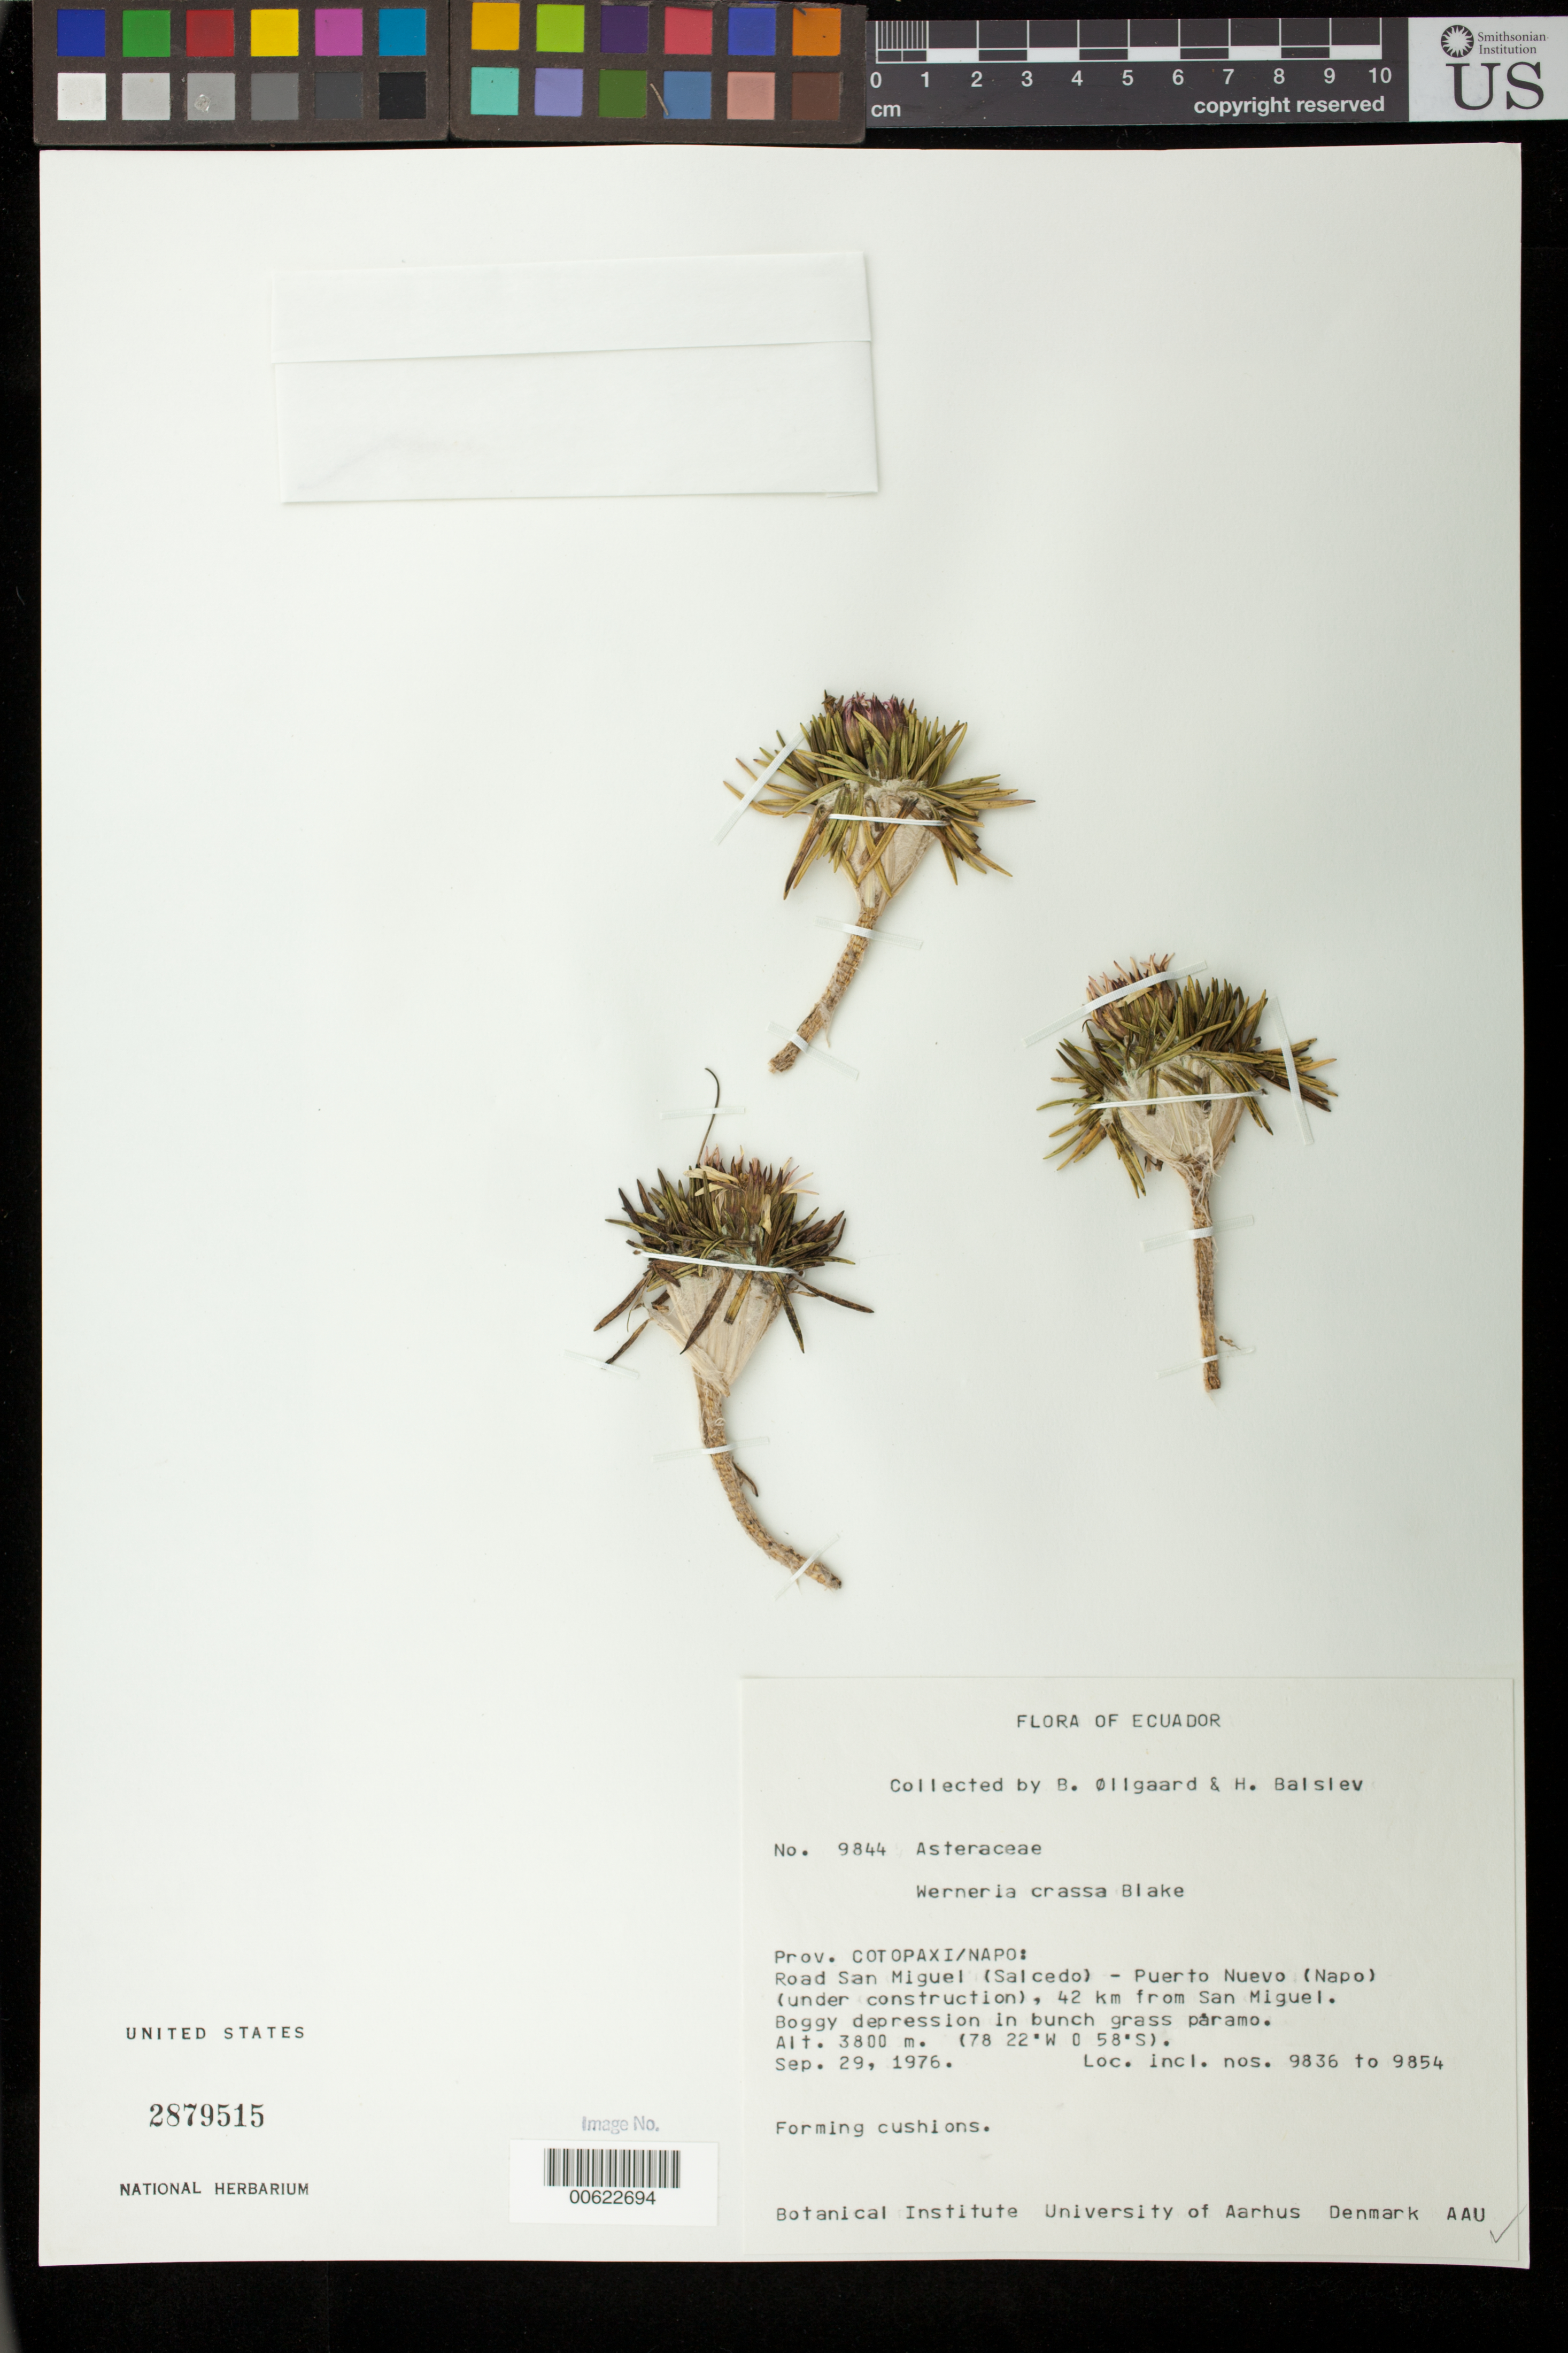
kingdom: Plantae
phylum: Tracheophyta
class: Magnoliopsida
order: Asterales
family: Asteraceae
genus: Werneria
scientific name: Werneria crassa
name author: S.F. Blake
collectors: B. Øllgaard & H. Balslev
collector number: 9844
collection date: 1976-09-29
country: Ecuador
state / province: Cotopaxi / Napo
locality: Road San Miguel (Salcedo)-Puerto Nuevo (Napo) (under construction), 42 km from San Miguel, incl. nos. 9836 to 9854.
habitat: Boggy depression in bunch grass paramo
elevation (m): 3800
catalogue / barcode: US 2879515